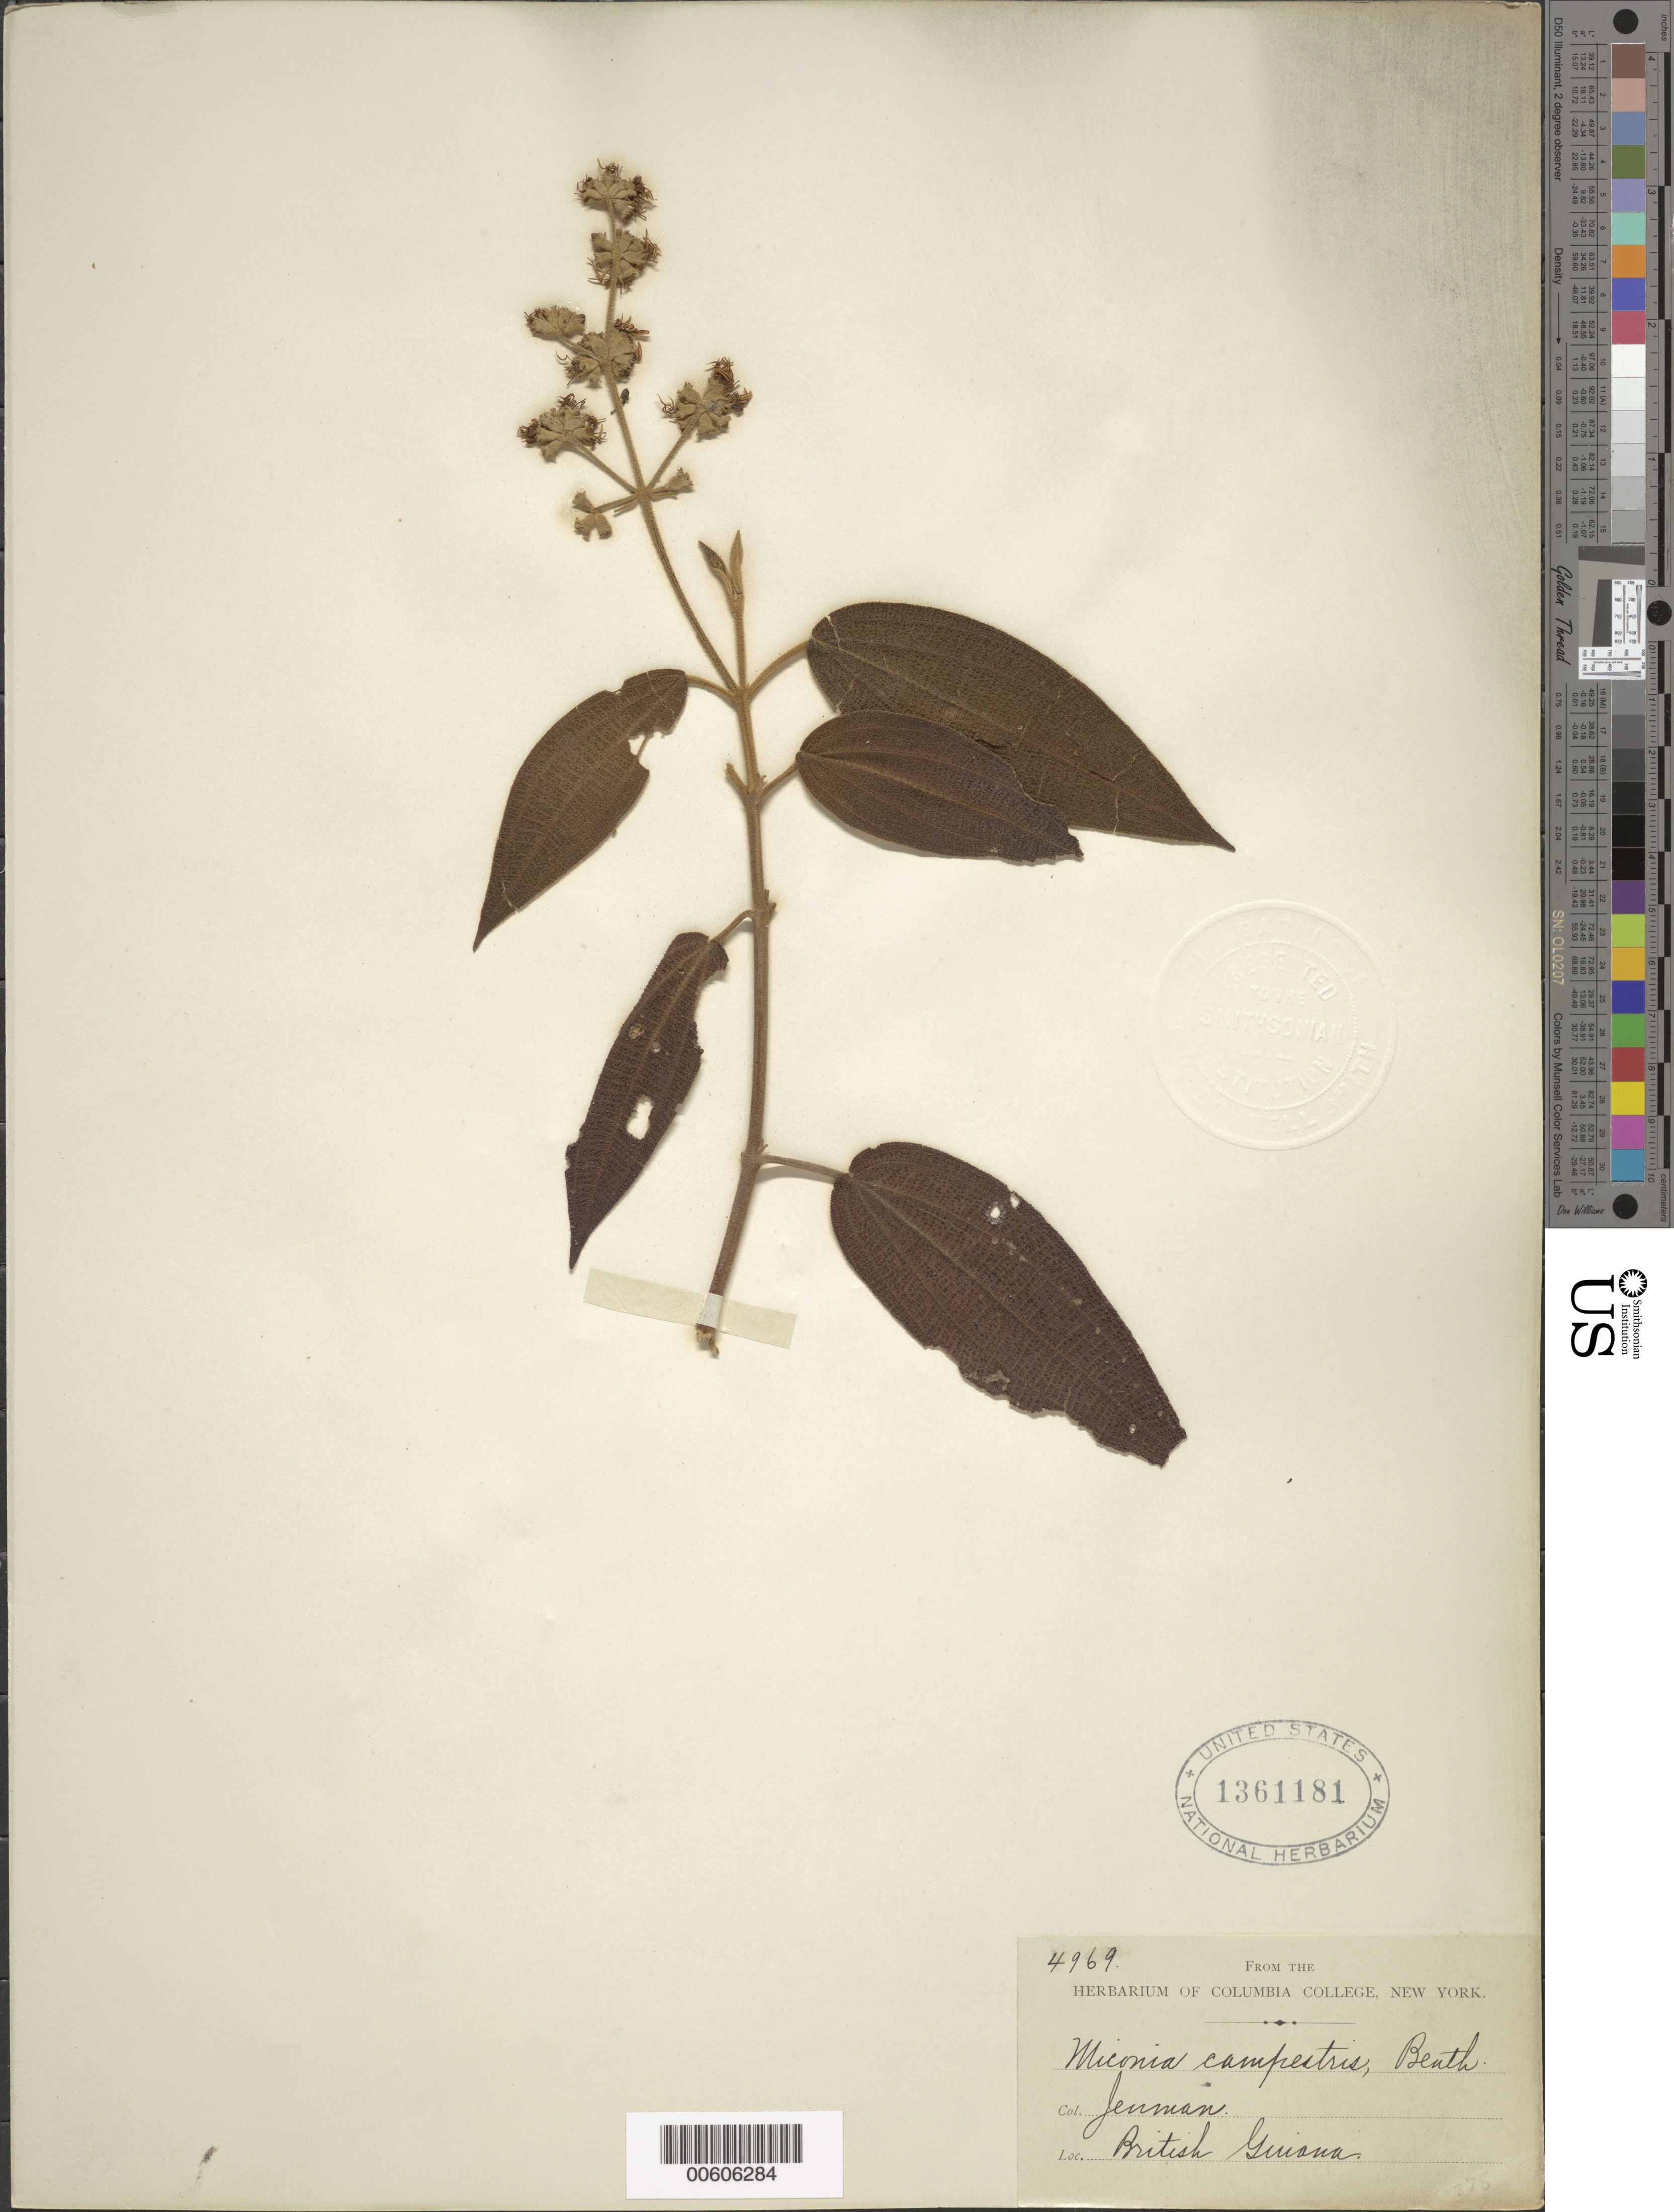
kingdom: Plantae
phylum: Tracheophyta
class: Magnoliopsida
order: Myrtales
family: Melastomataceae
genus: Miconia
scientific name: Miconia campestris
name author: (Benth.) Triana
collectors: -. Jenman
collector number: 4969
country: Guyana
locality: British Guiana.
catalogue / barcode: US 1361181